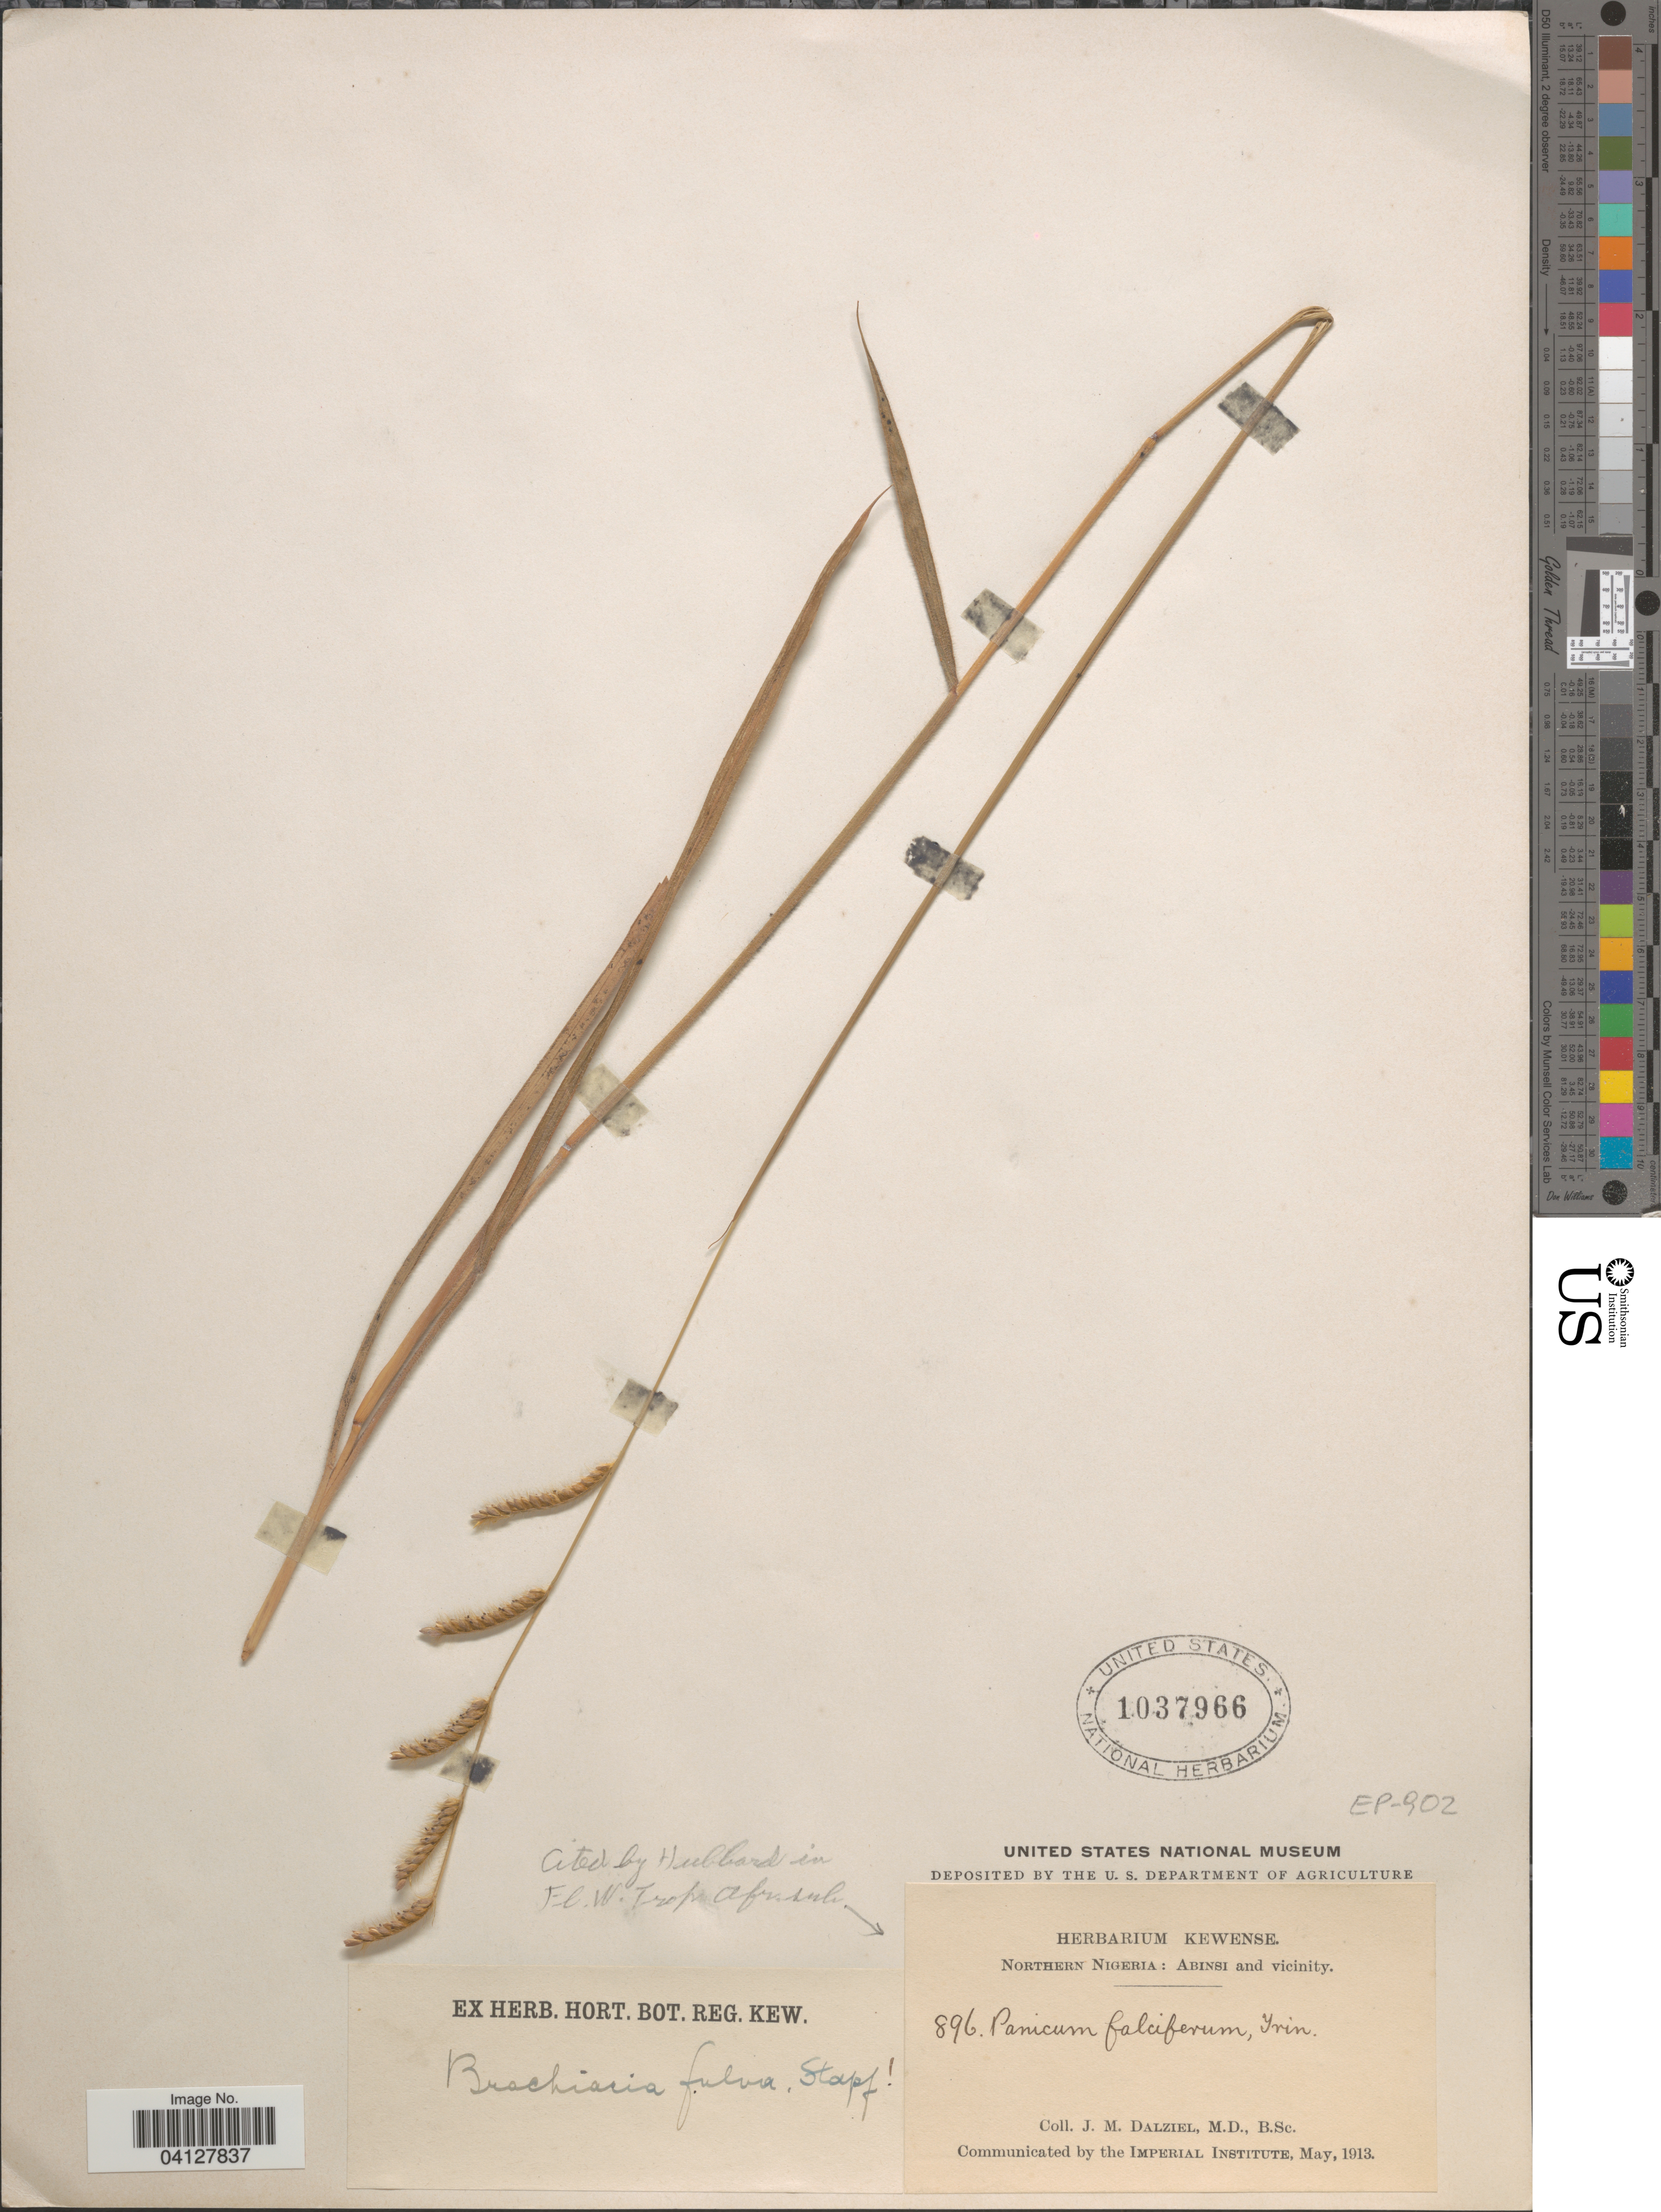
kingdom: Plantae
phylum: Tracheophyta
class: Liliopsida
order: Poales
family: Poaceae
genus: Brachiaria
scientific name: Brachiaria fulva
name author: Stapf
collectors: J. Dalziel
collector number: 896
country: Nigeria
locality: Northern Nigeria: Abinsi and vicinity.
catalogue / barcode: US 1037966